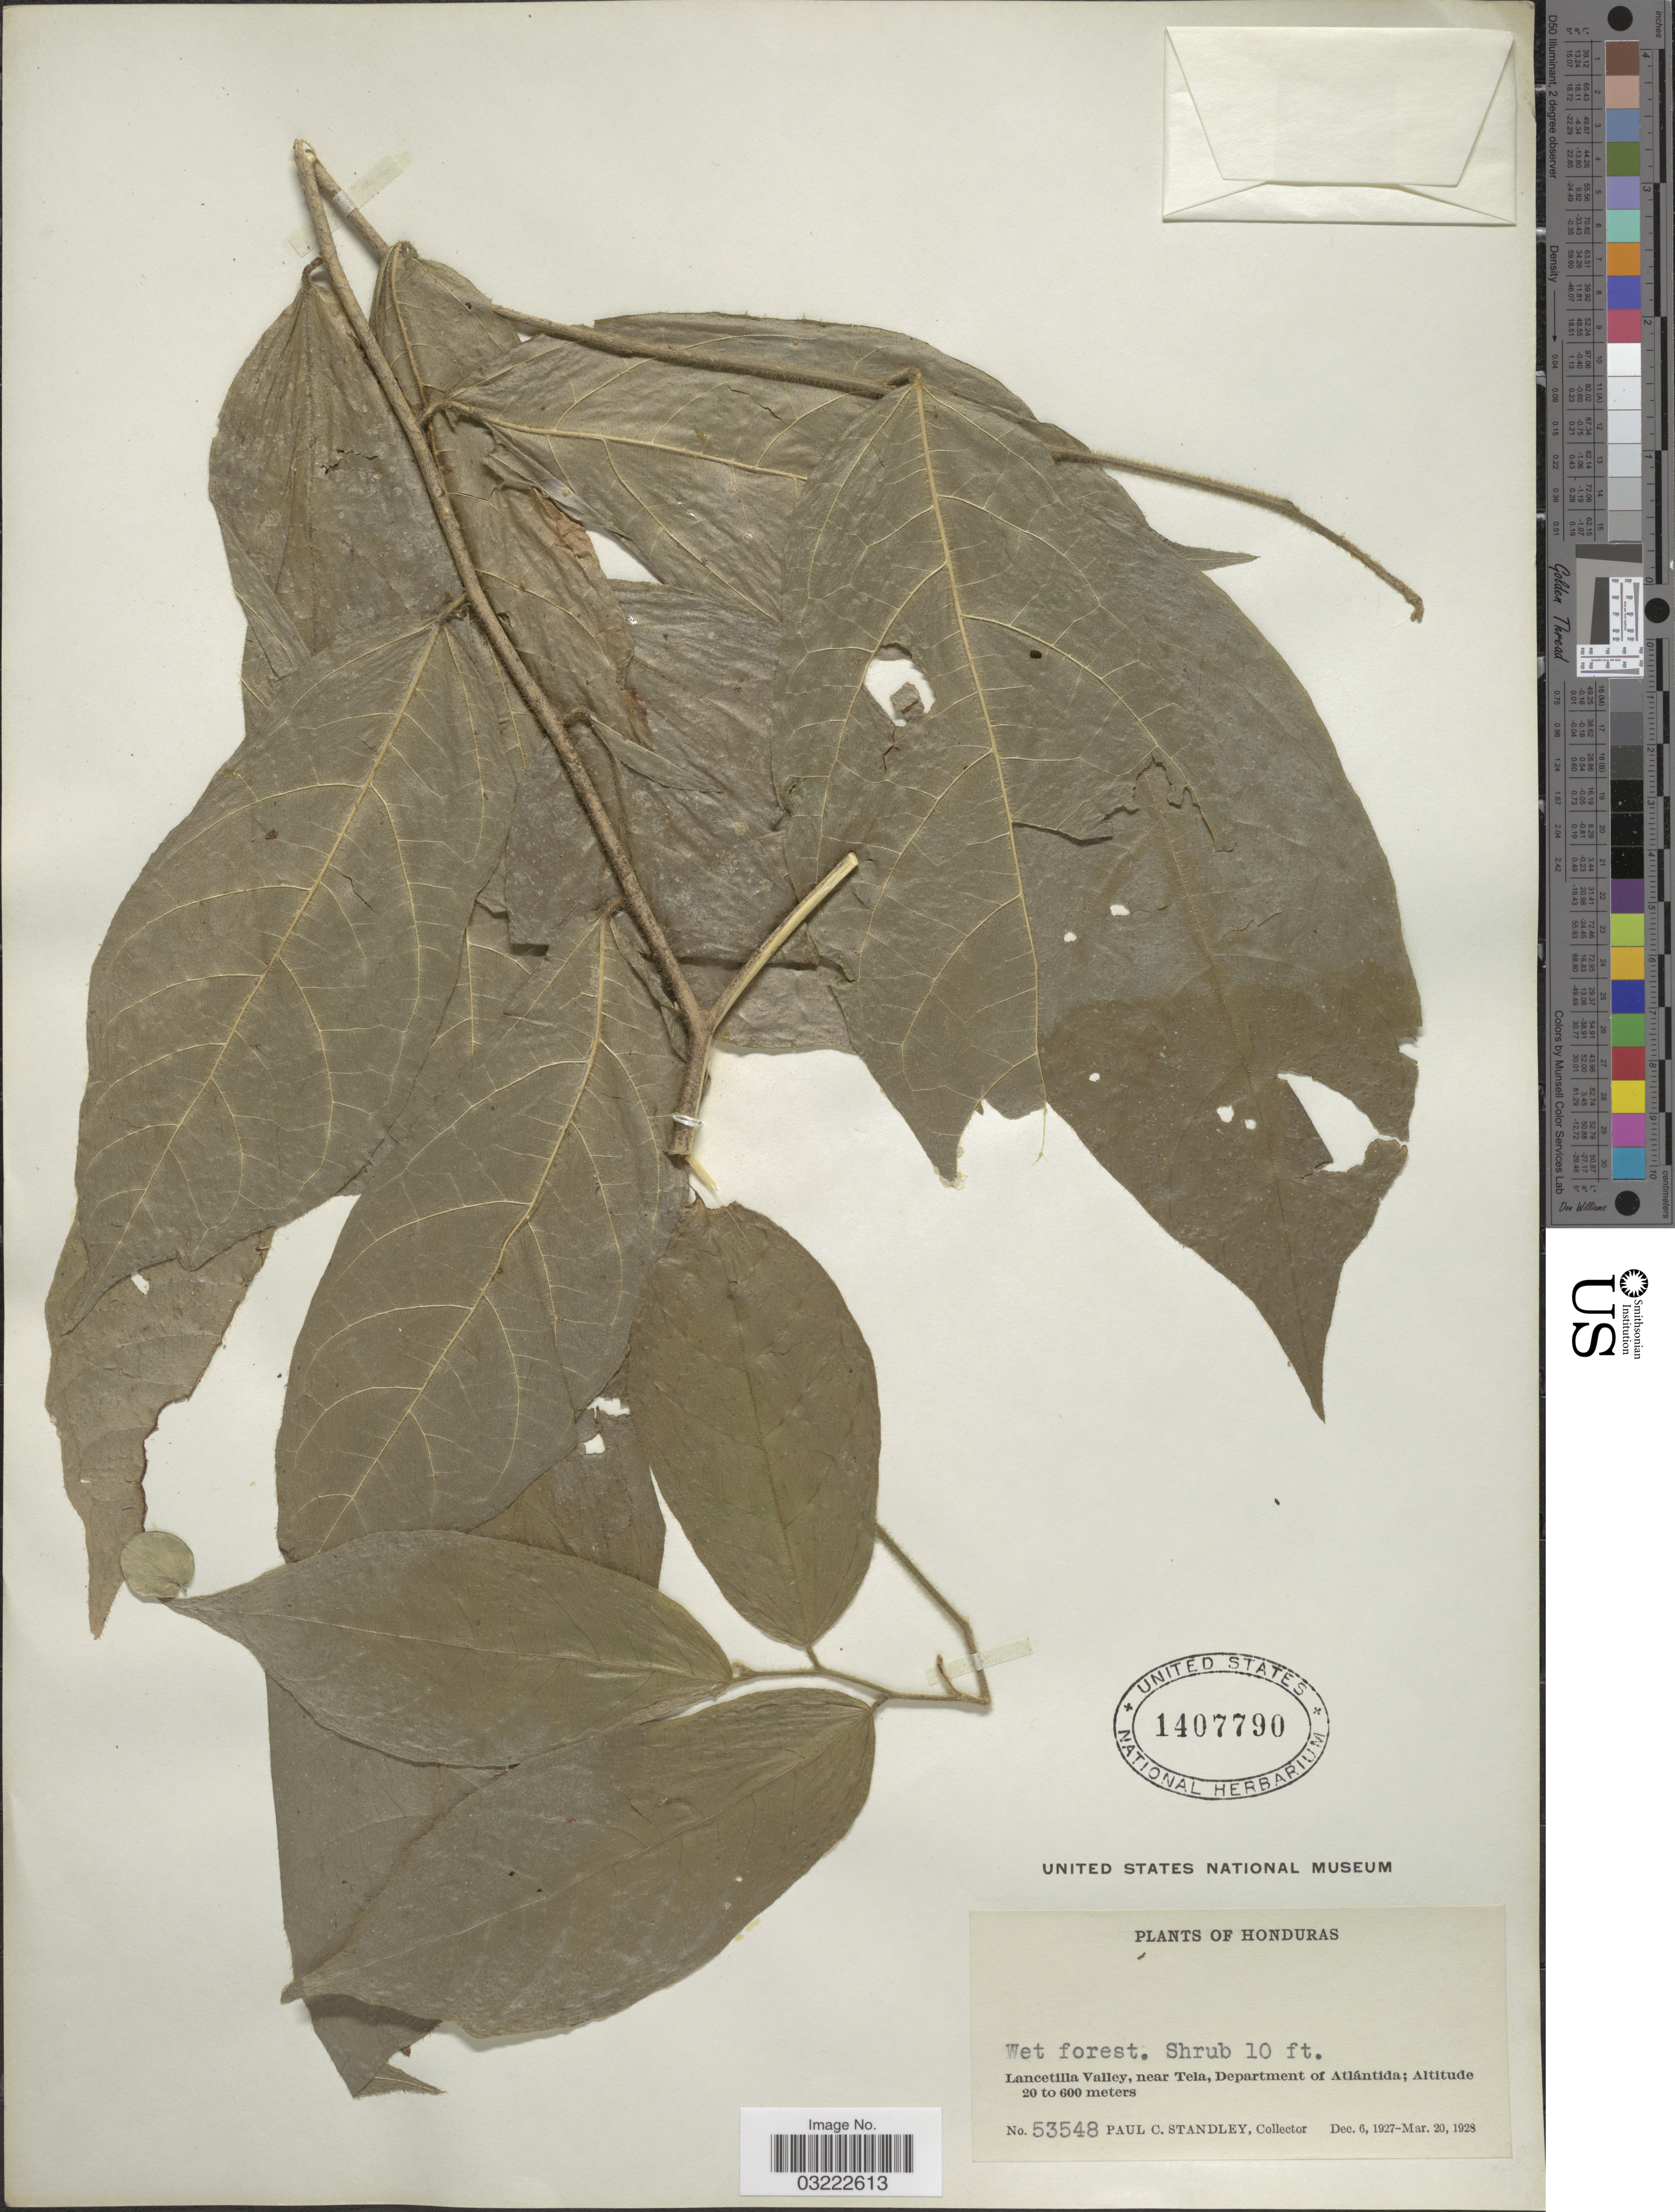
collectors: P. C. Standley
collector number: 53548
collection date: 1927-12-06/1928-03-20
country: Honduras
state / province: Atlántida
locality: Lancetilla Valley, near Tela, Department of Altántida.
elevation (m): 20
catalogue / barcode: US 1407790